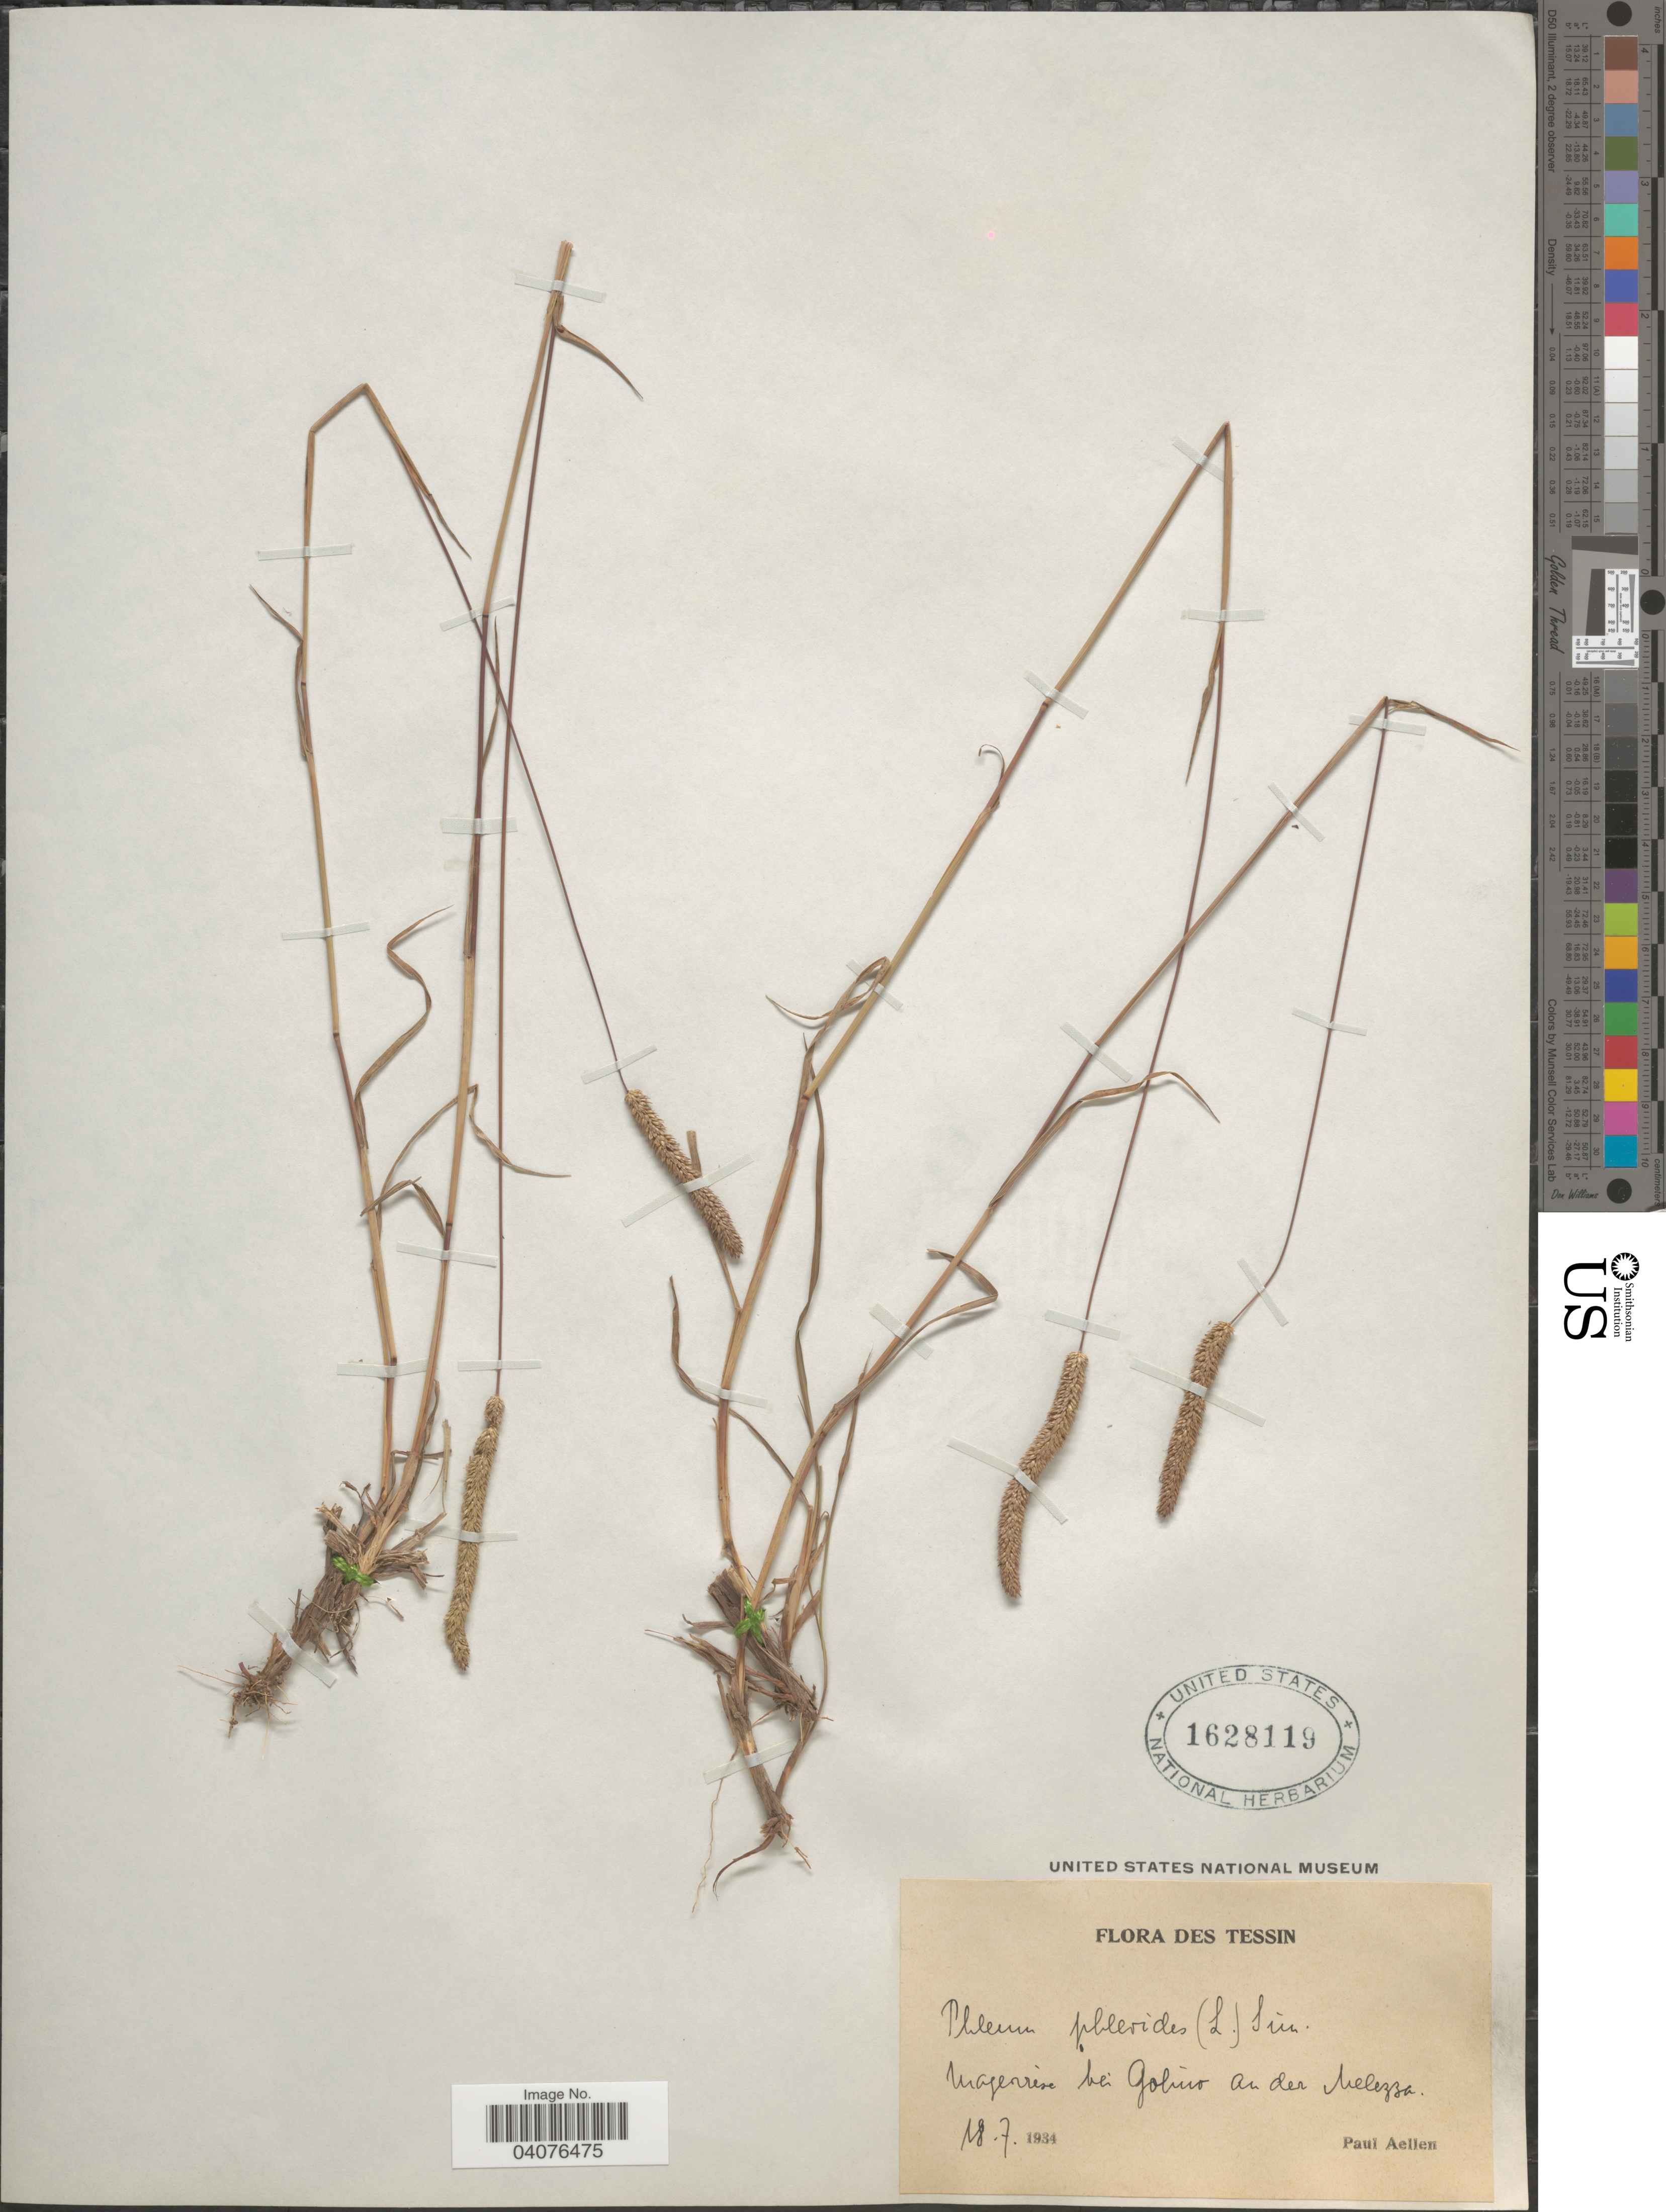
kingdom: Plantae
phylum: Tracheophyta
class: Liliopsida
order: Poales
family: Poaceae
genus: Phleum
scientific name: Phleum phleoides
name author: (L.) H. Karst.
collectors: P. Aellen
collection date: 1934-07-18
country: Switzerland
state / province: Ticino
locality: Tessin. Magerrèse bei Golino an der Melezza.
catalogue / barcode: US 1628119